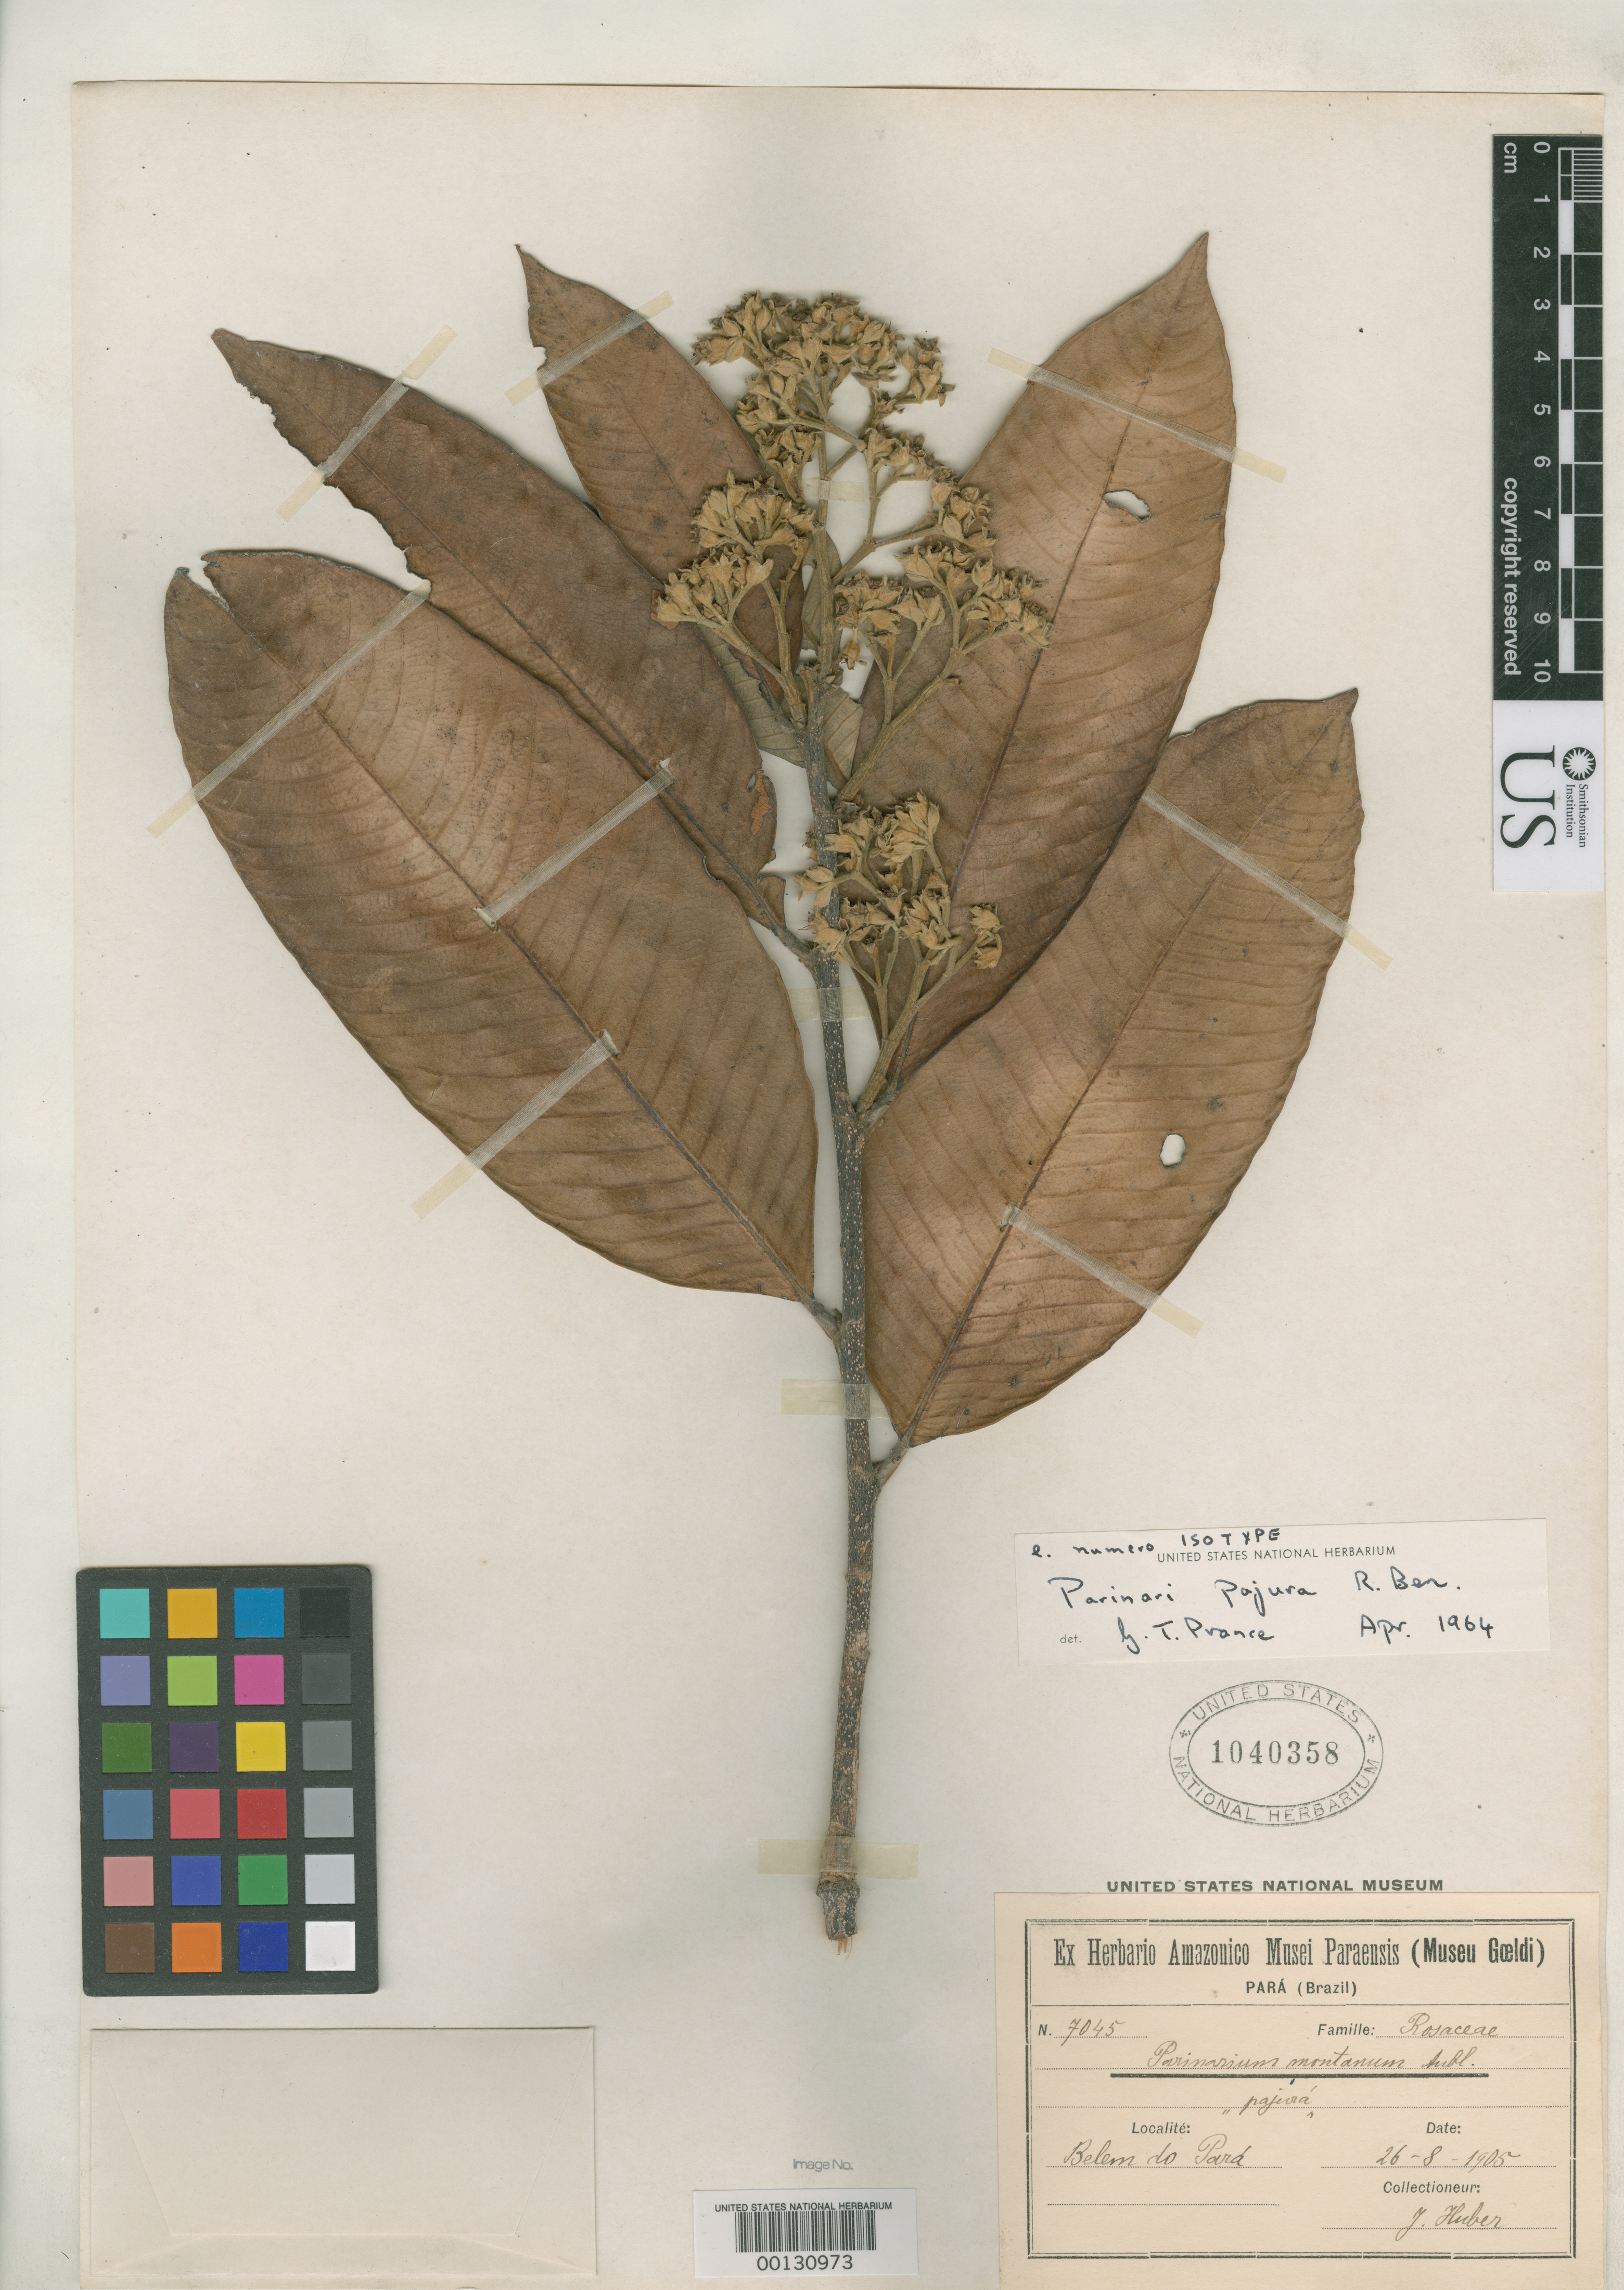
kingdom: Plantae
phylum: Tracheophyta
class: Magnoliopsida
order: Malpighiales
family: Chrysobalanaceae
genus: Parinari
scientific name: Parinari pajura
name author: Benoist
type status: Isotype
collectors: J. Huber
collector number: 7045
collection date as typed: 26 Aug 1905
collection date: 1905-08-26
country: Brazil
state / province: Pará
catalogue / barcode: US 1040358